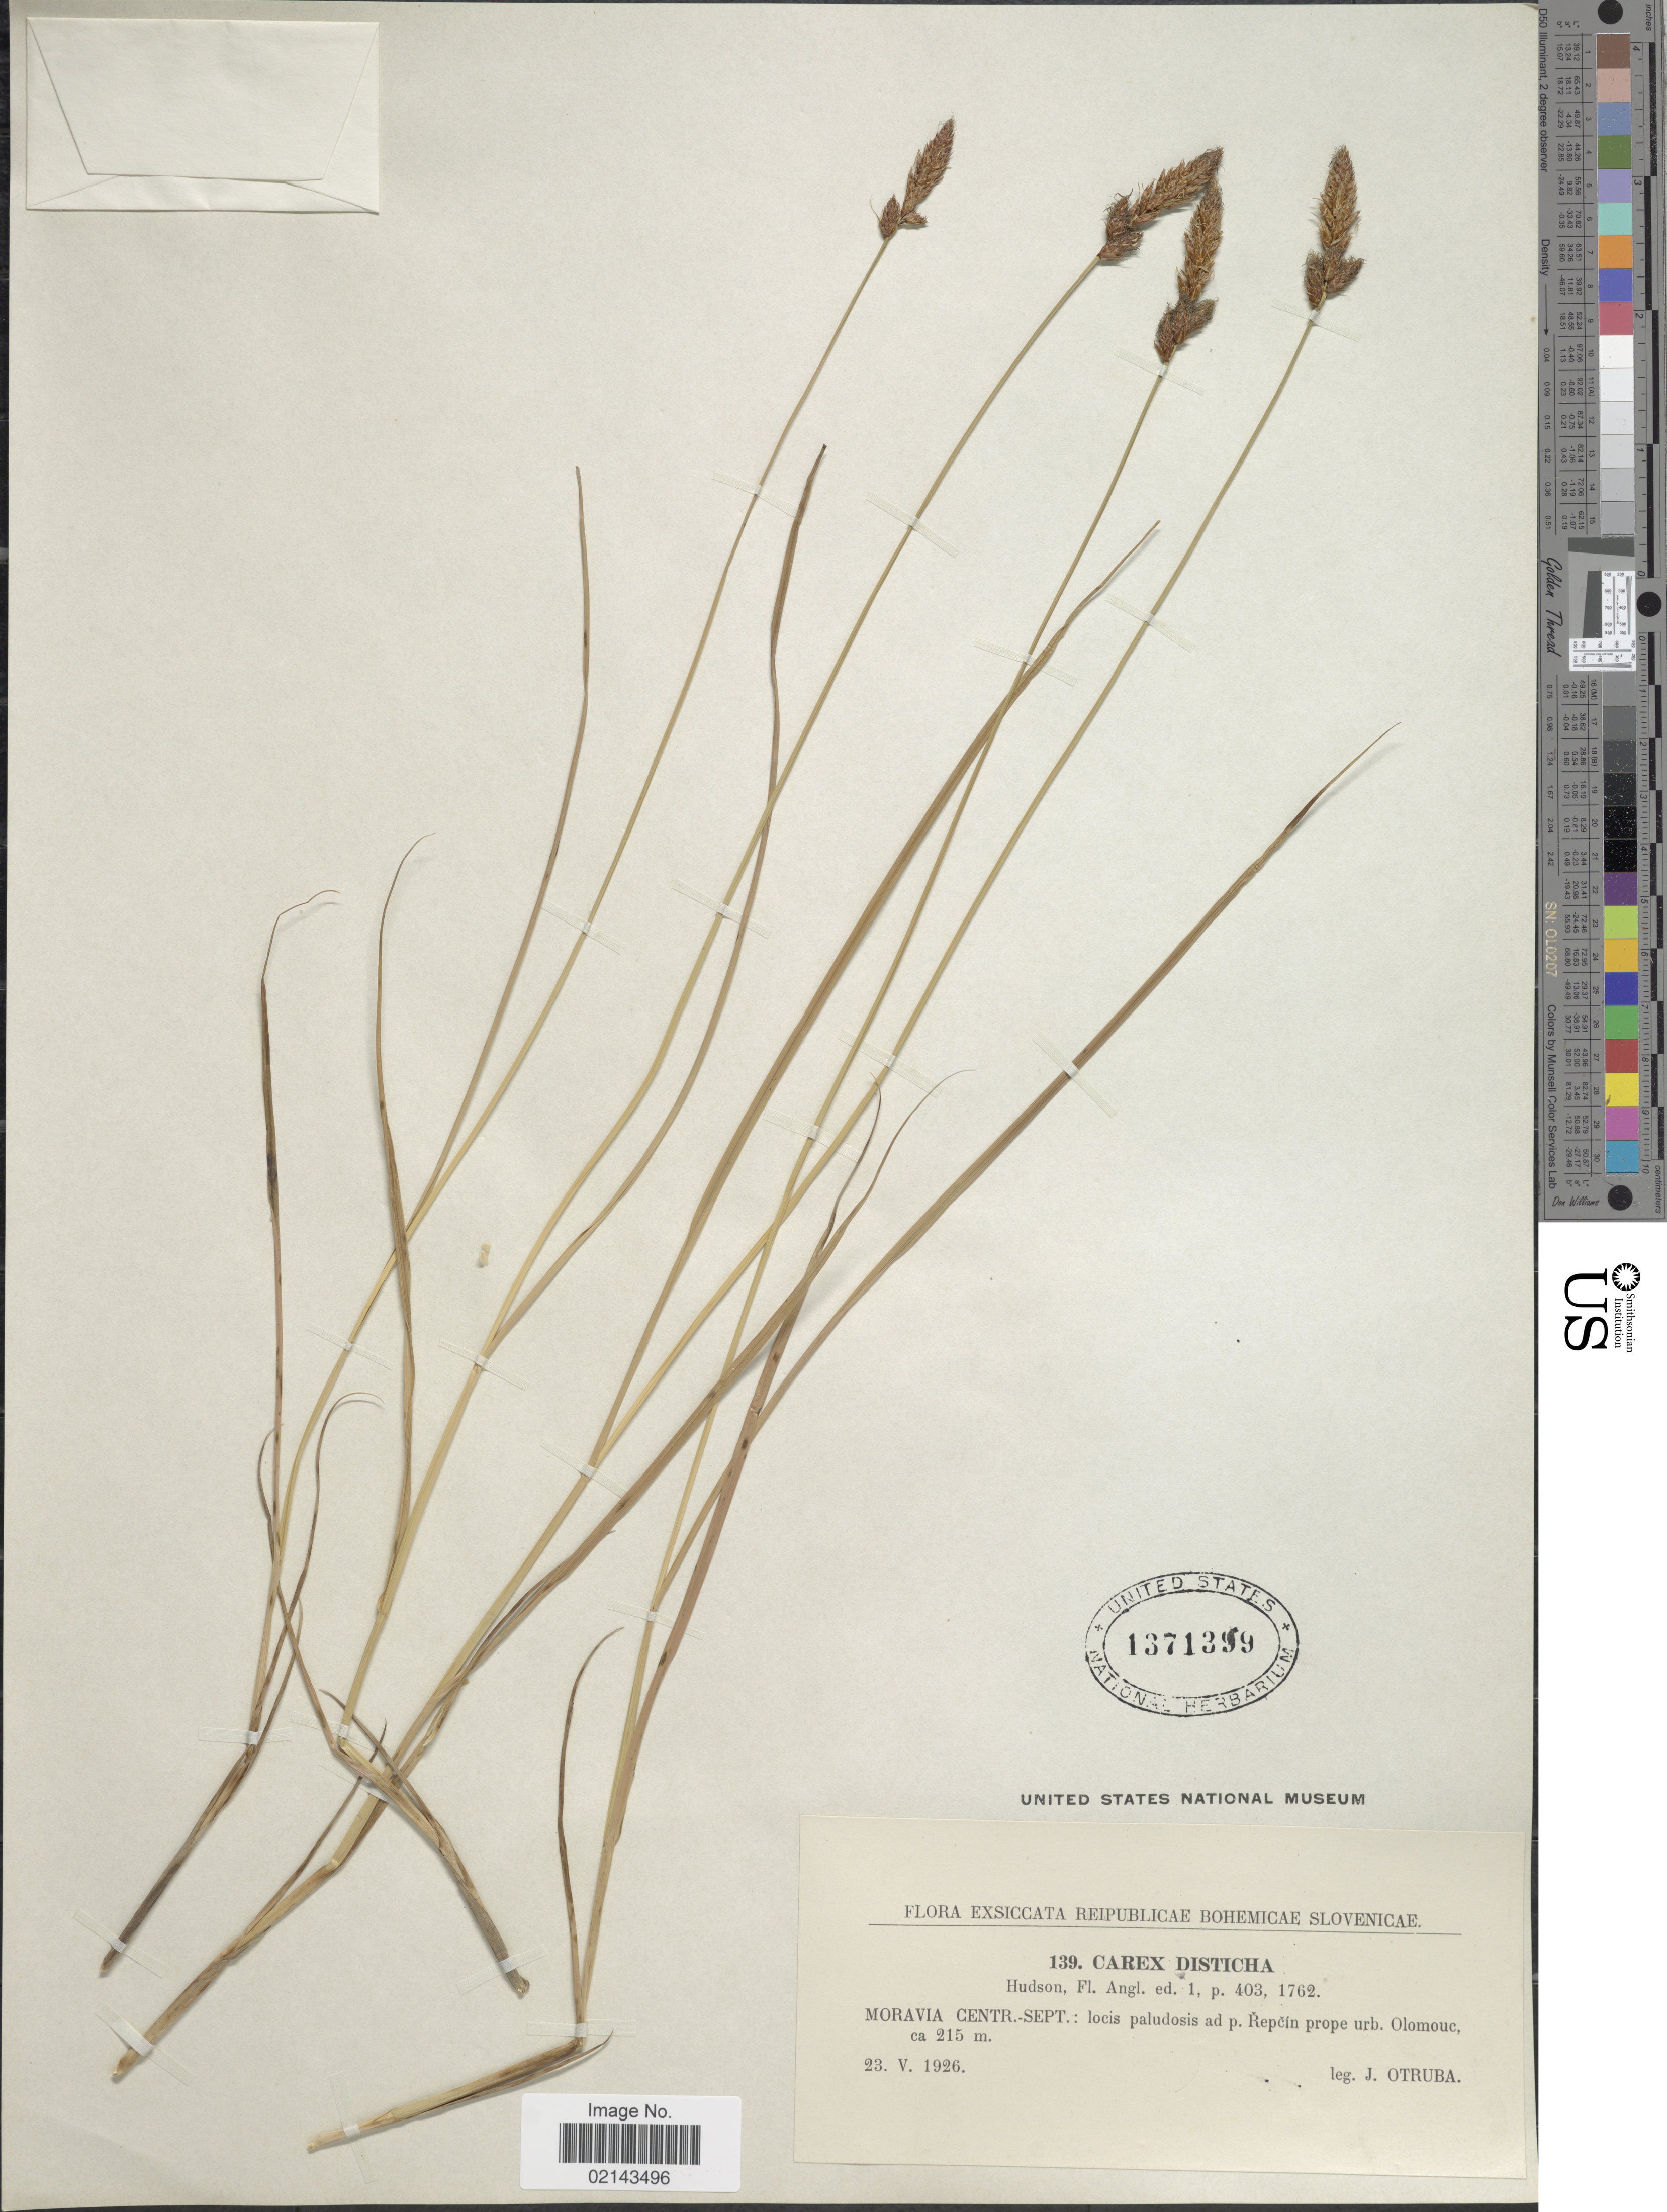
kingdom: Plantae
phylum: Tracheophyta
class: Liliopsida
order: Poales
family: Cyperaceae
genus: Carex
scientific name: Carex disticha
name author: Huds.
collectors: J. Otruba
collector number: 139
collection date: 1926-05-23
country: Czechia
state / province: Olomouc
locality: Reipublicae Bohemicae Slovenicae. Moravia Centr.-Sept.: locis paludosis ad p. Repcin prope urb. Olomouc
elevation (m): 215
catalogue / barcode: US 1371399